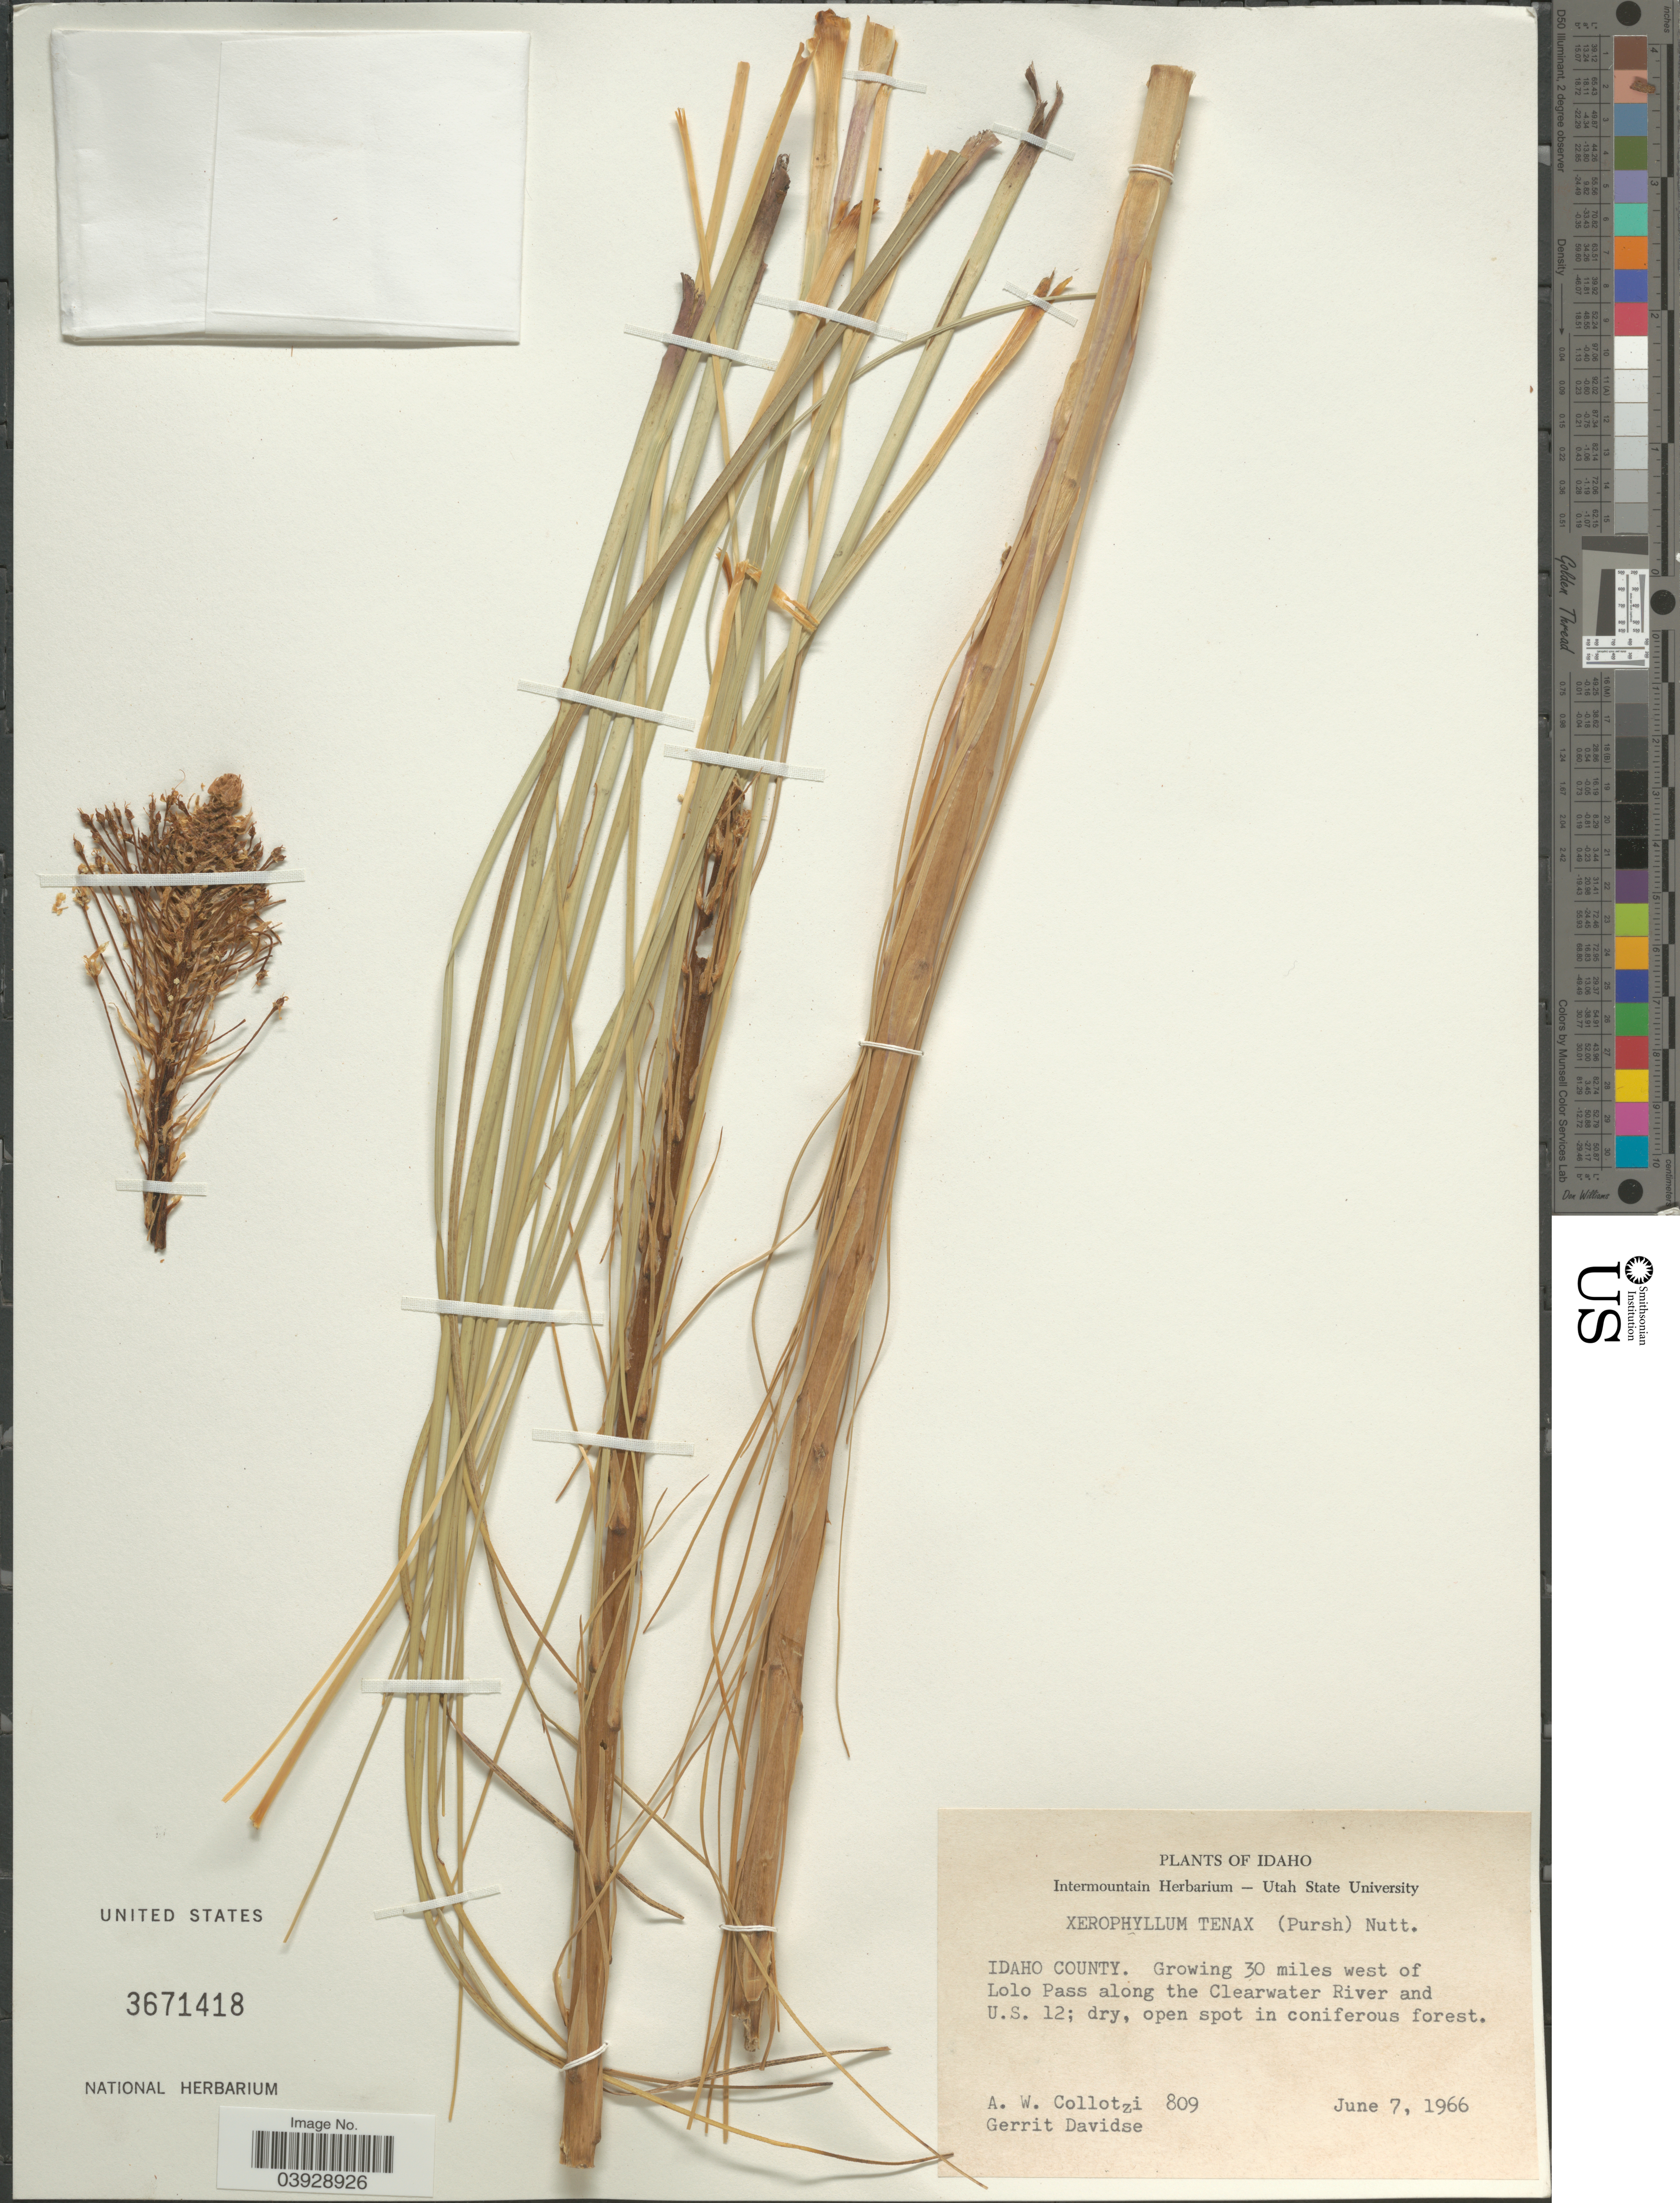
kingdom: Plantae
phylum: Tracheophyta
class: Liliopsida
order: Liliales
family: Melanthiaceae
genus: Xerophyllum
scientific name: Xerophyllum tenax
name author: (Pursh) Nutt.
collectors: A. W. Collotzi & G. Davidse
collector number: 809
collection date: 1966-06-07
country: United States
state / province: Idaho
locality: Idaho County. Growing 30 miles west of Lolo Pass along the Clearwater River and U.S. 12.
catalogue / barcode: US 3671418